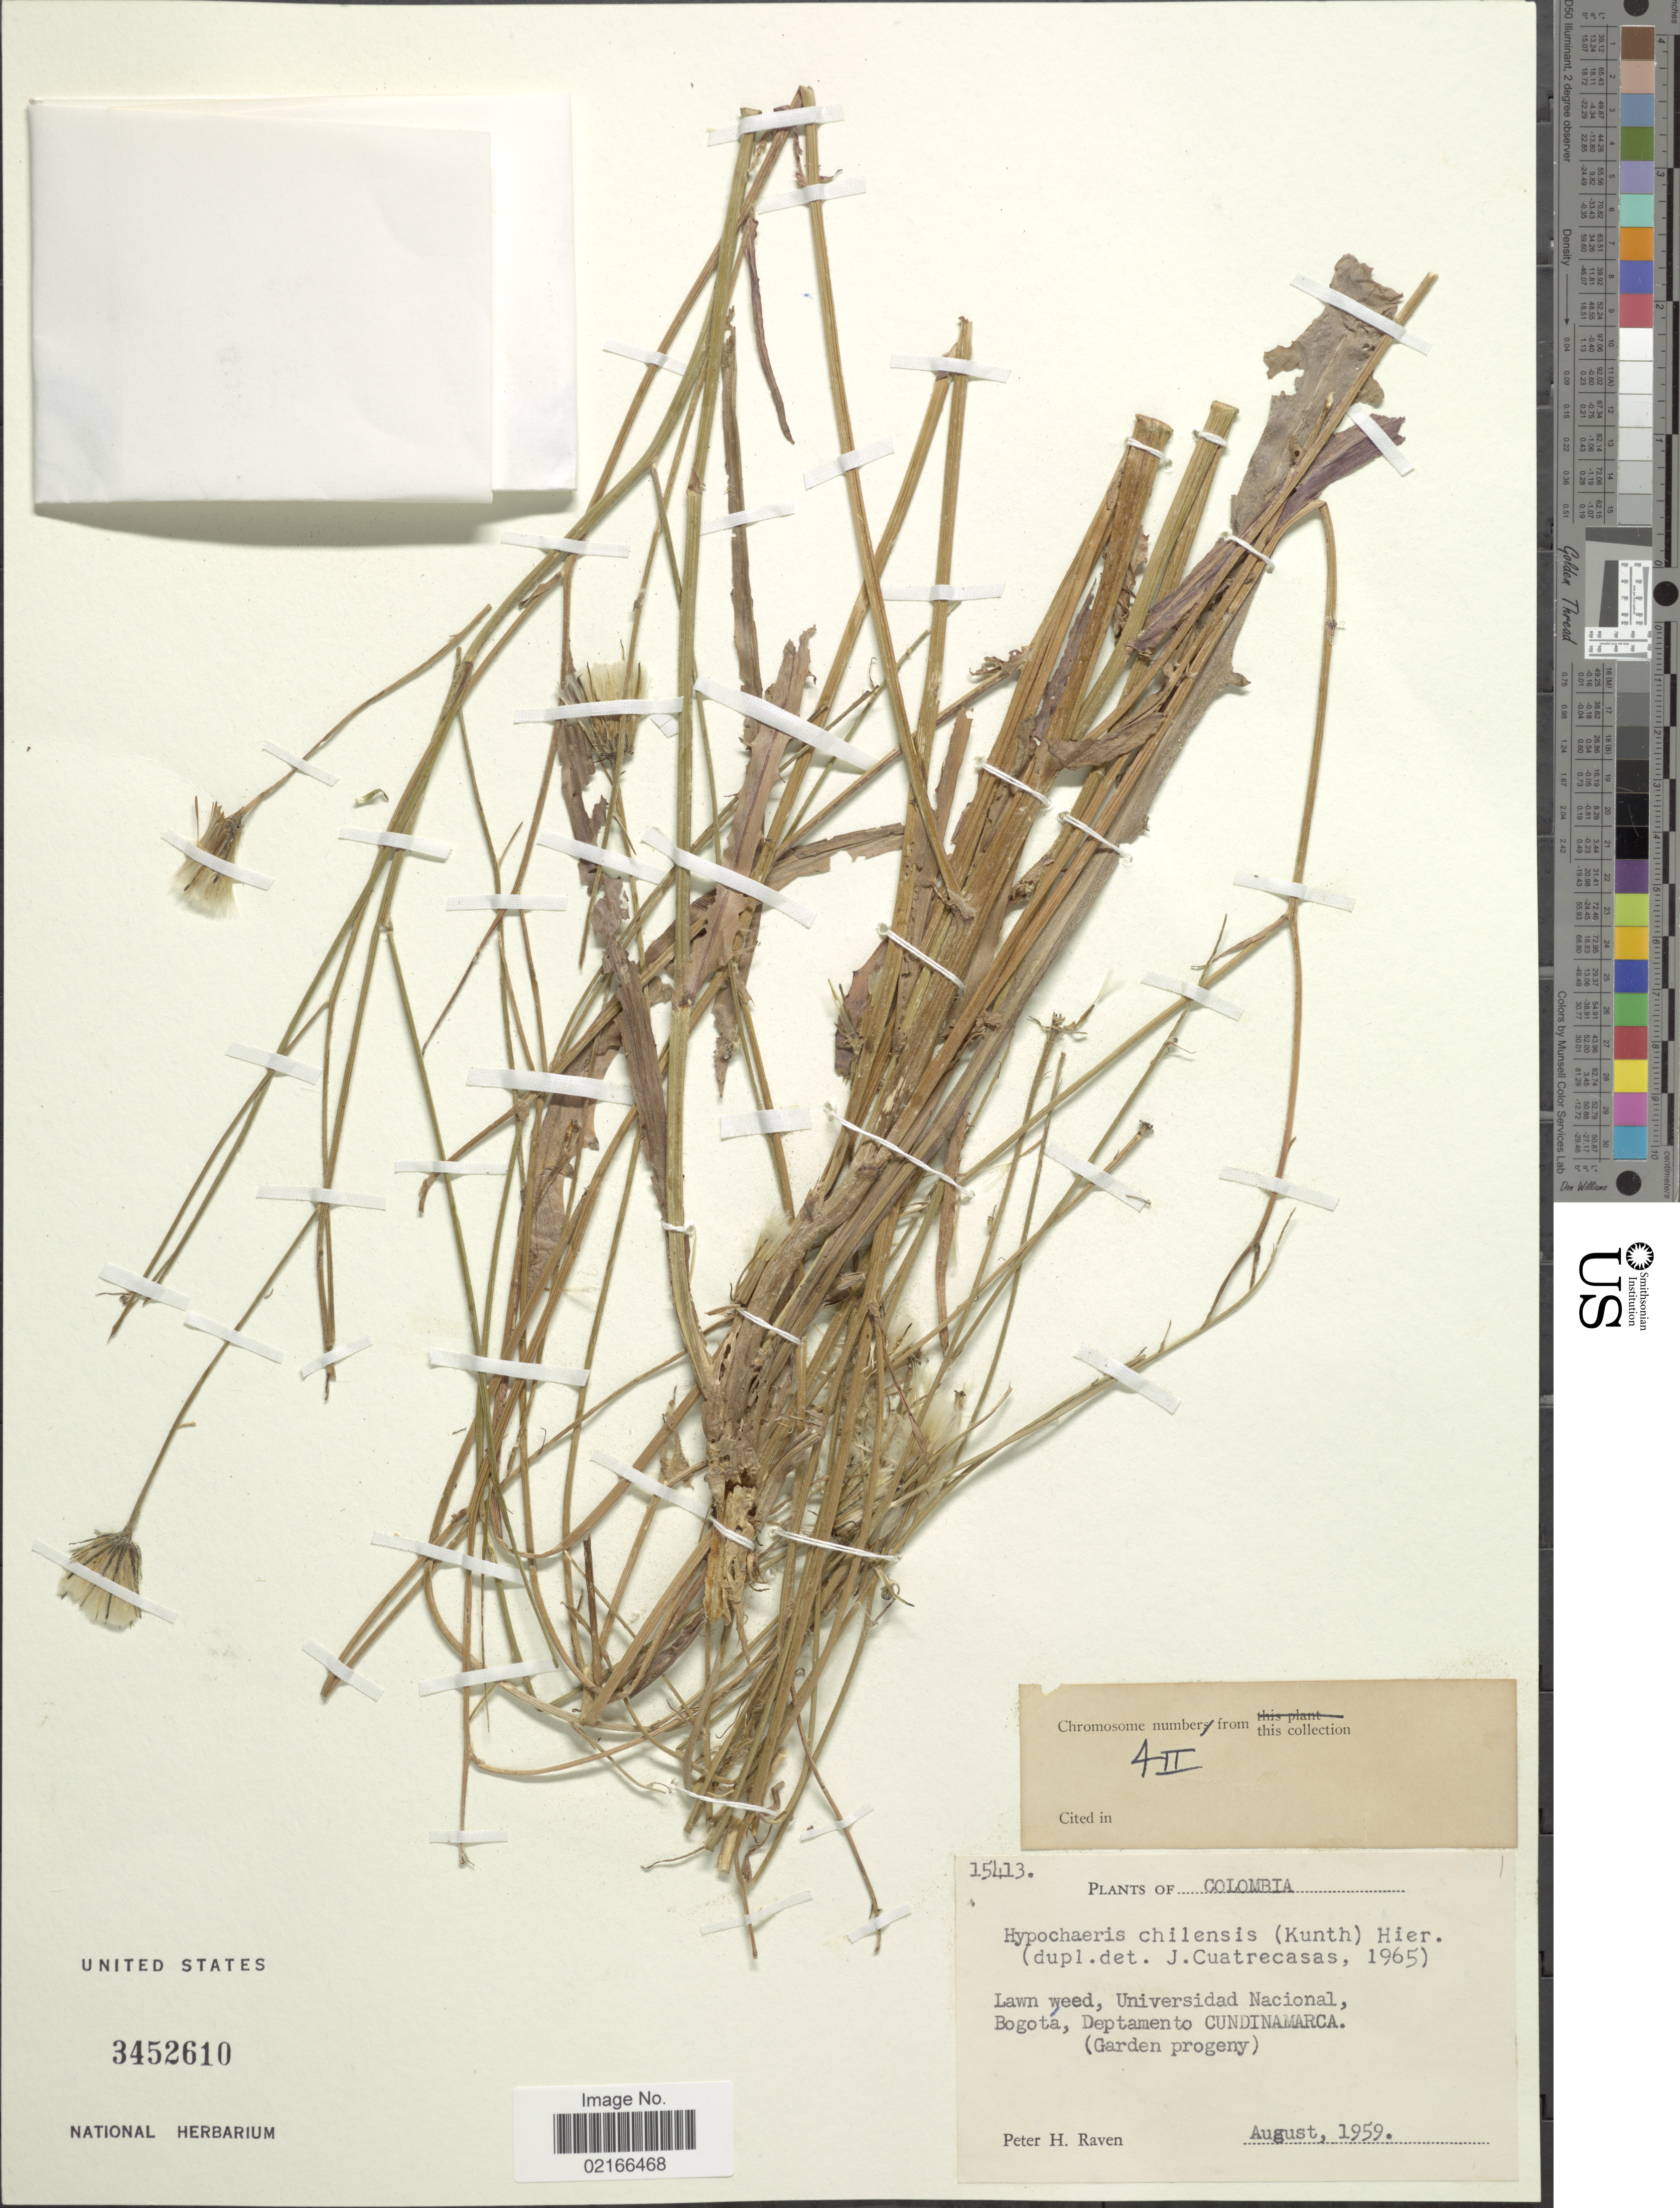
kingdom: Plantae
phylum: Tracheophyta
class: Magnoliopsida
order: Asterales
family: Asteraceae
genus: Hypochaeris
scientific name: Hypochaeris chillensis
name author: (Kunth) Britton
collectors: P. Raven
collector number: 15413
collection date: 1959-08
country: Colombia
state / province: Cundinamarca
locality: Lawn weed, Universidad Nacional, Bogotá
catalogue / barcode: US 3452610